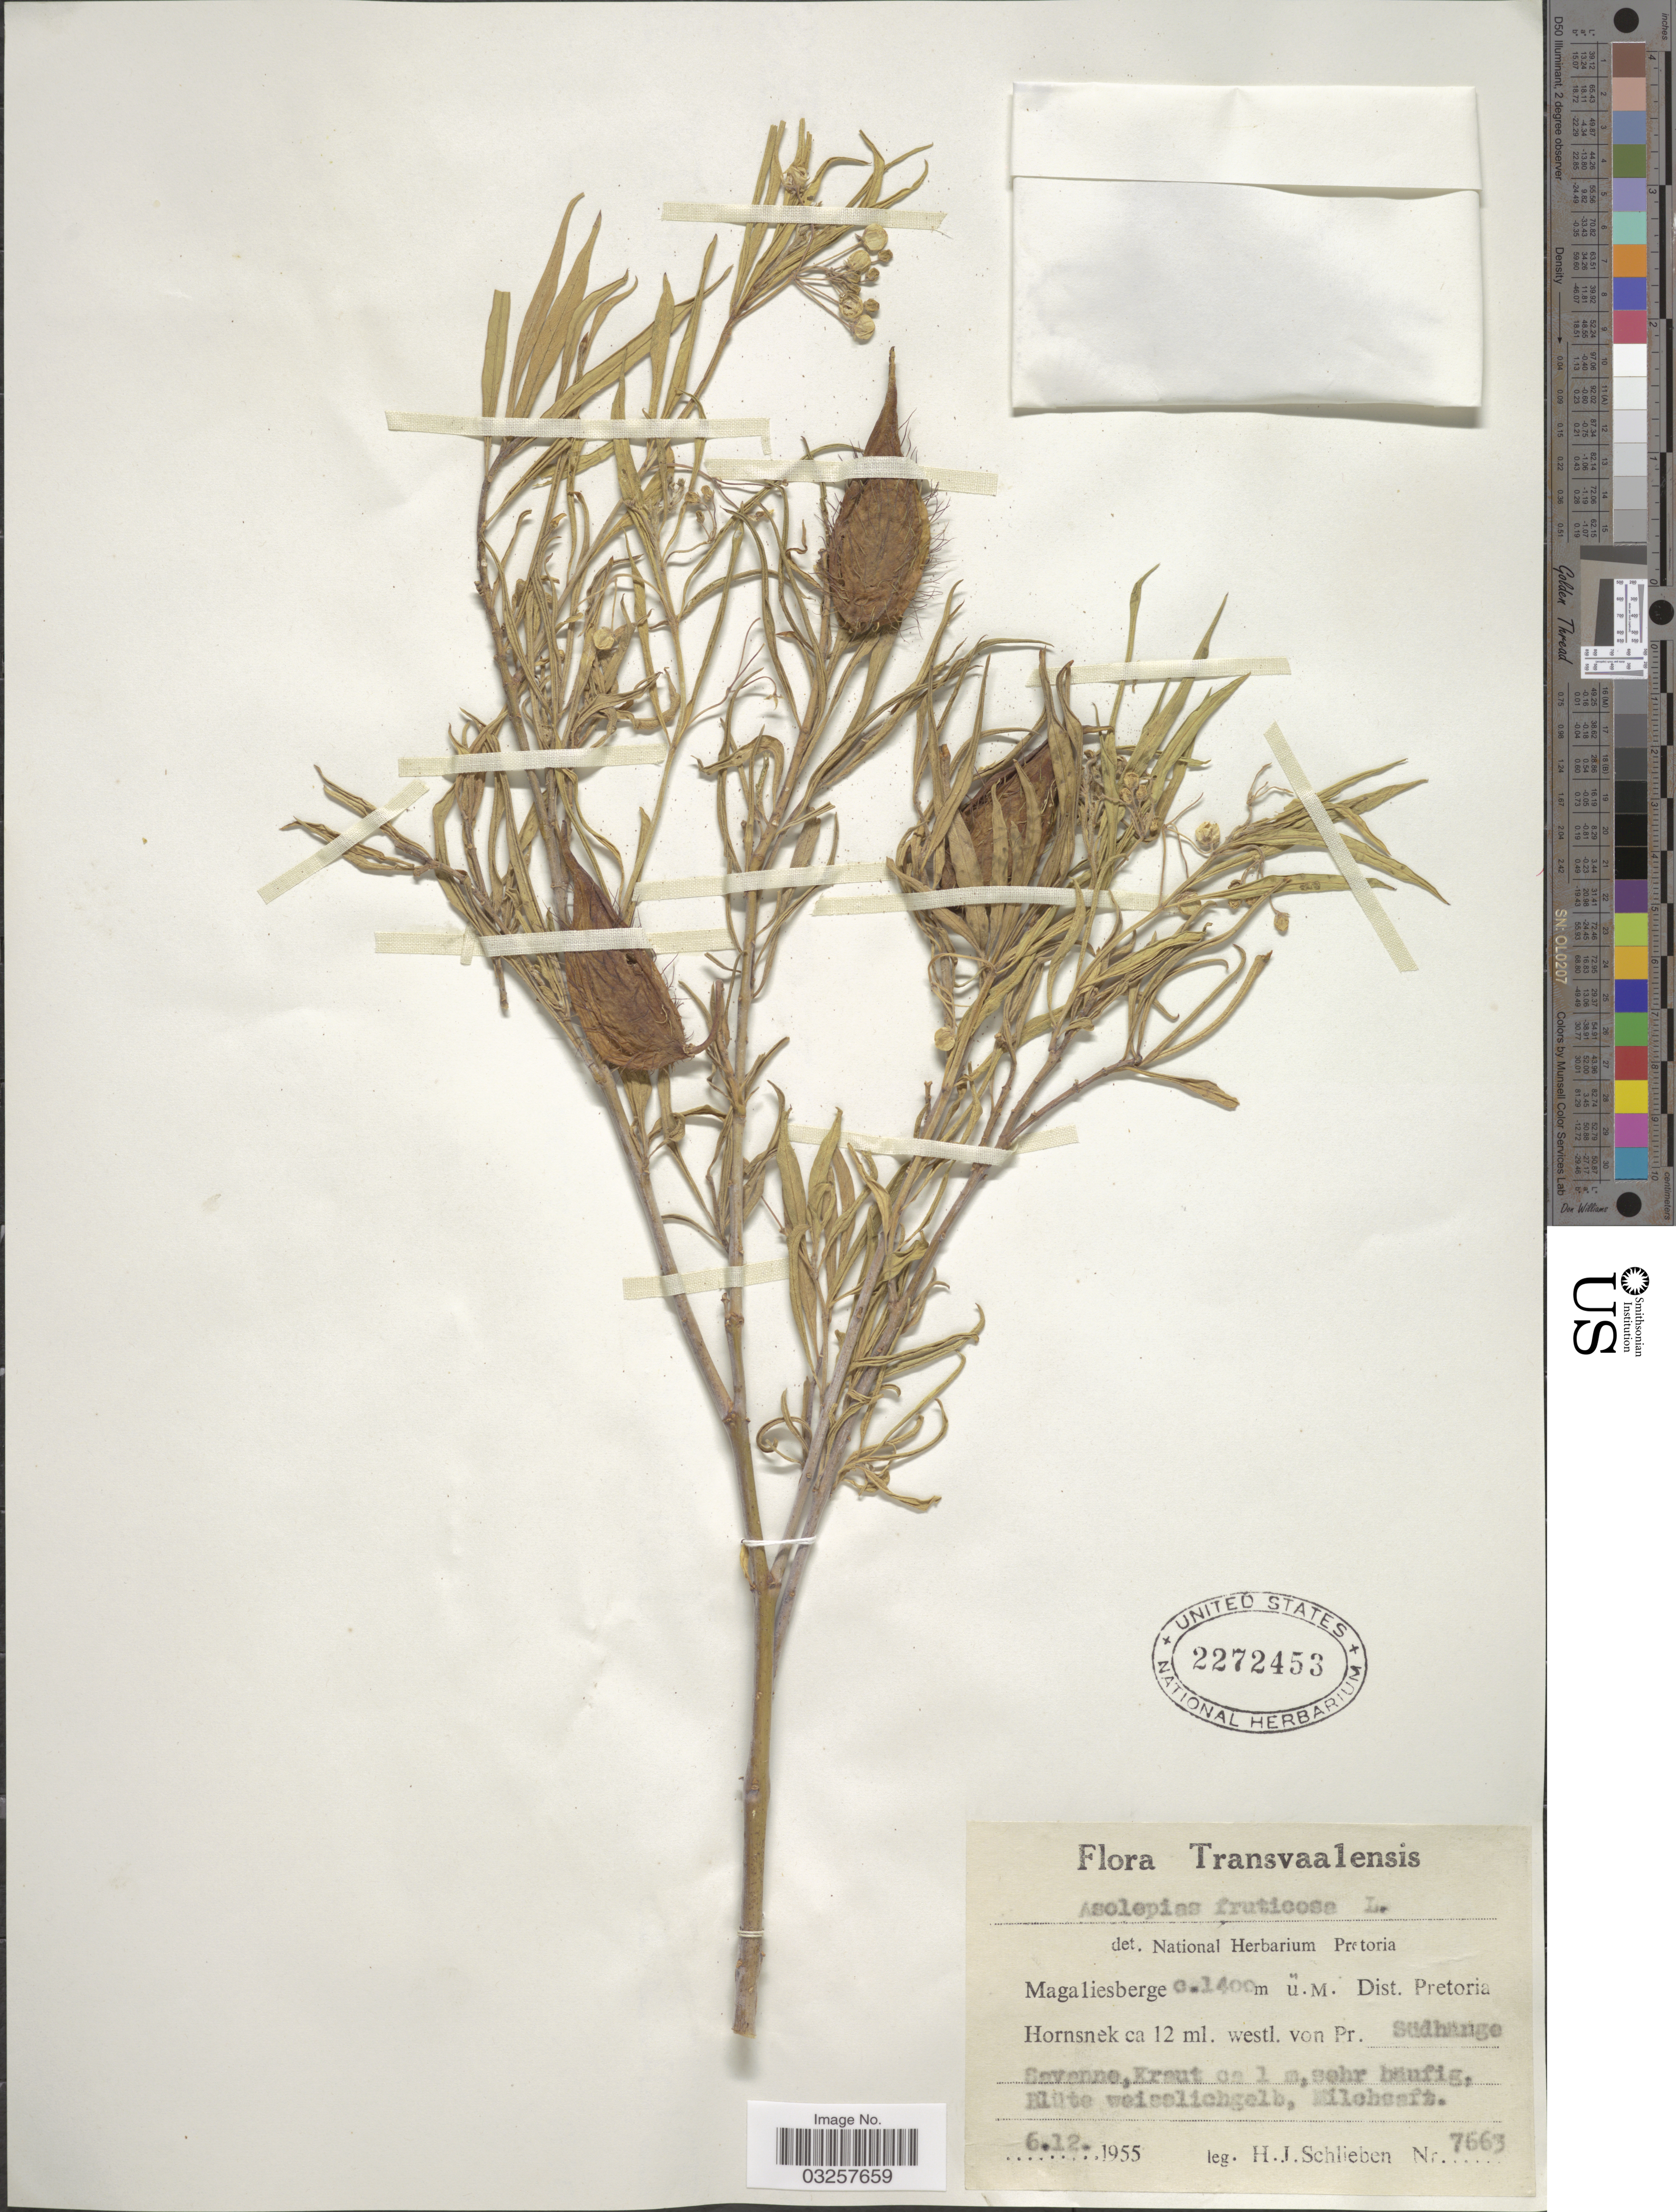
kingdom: Plantae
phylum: Tracheophyta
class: Magnoliopsida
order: Gentianales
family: Apocynaceae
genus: Asclepias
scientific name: Asclepias fruticosa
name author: L.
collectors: H. J. Schlieben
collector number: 7663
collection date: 1955-12-06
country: South Africa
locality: Transvaalensis. Magaliesberge. Dist. Pretoria. Hornsnek ca 12 ml. westl. von Pr. Südhäuge.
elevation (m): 1400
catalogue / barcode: US 2272453